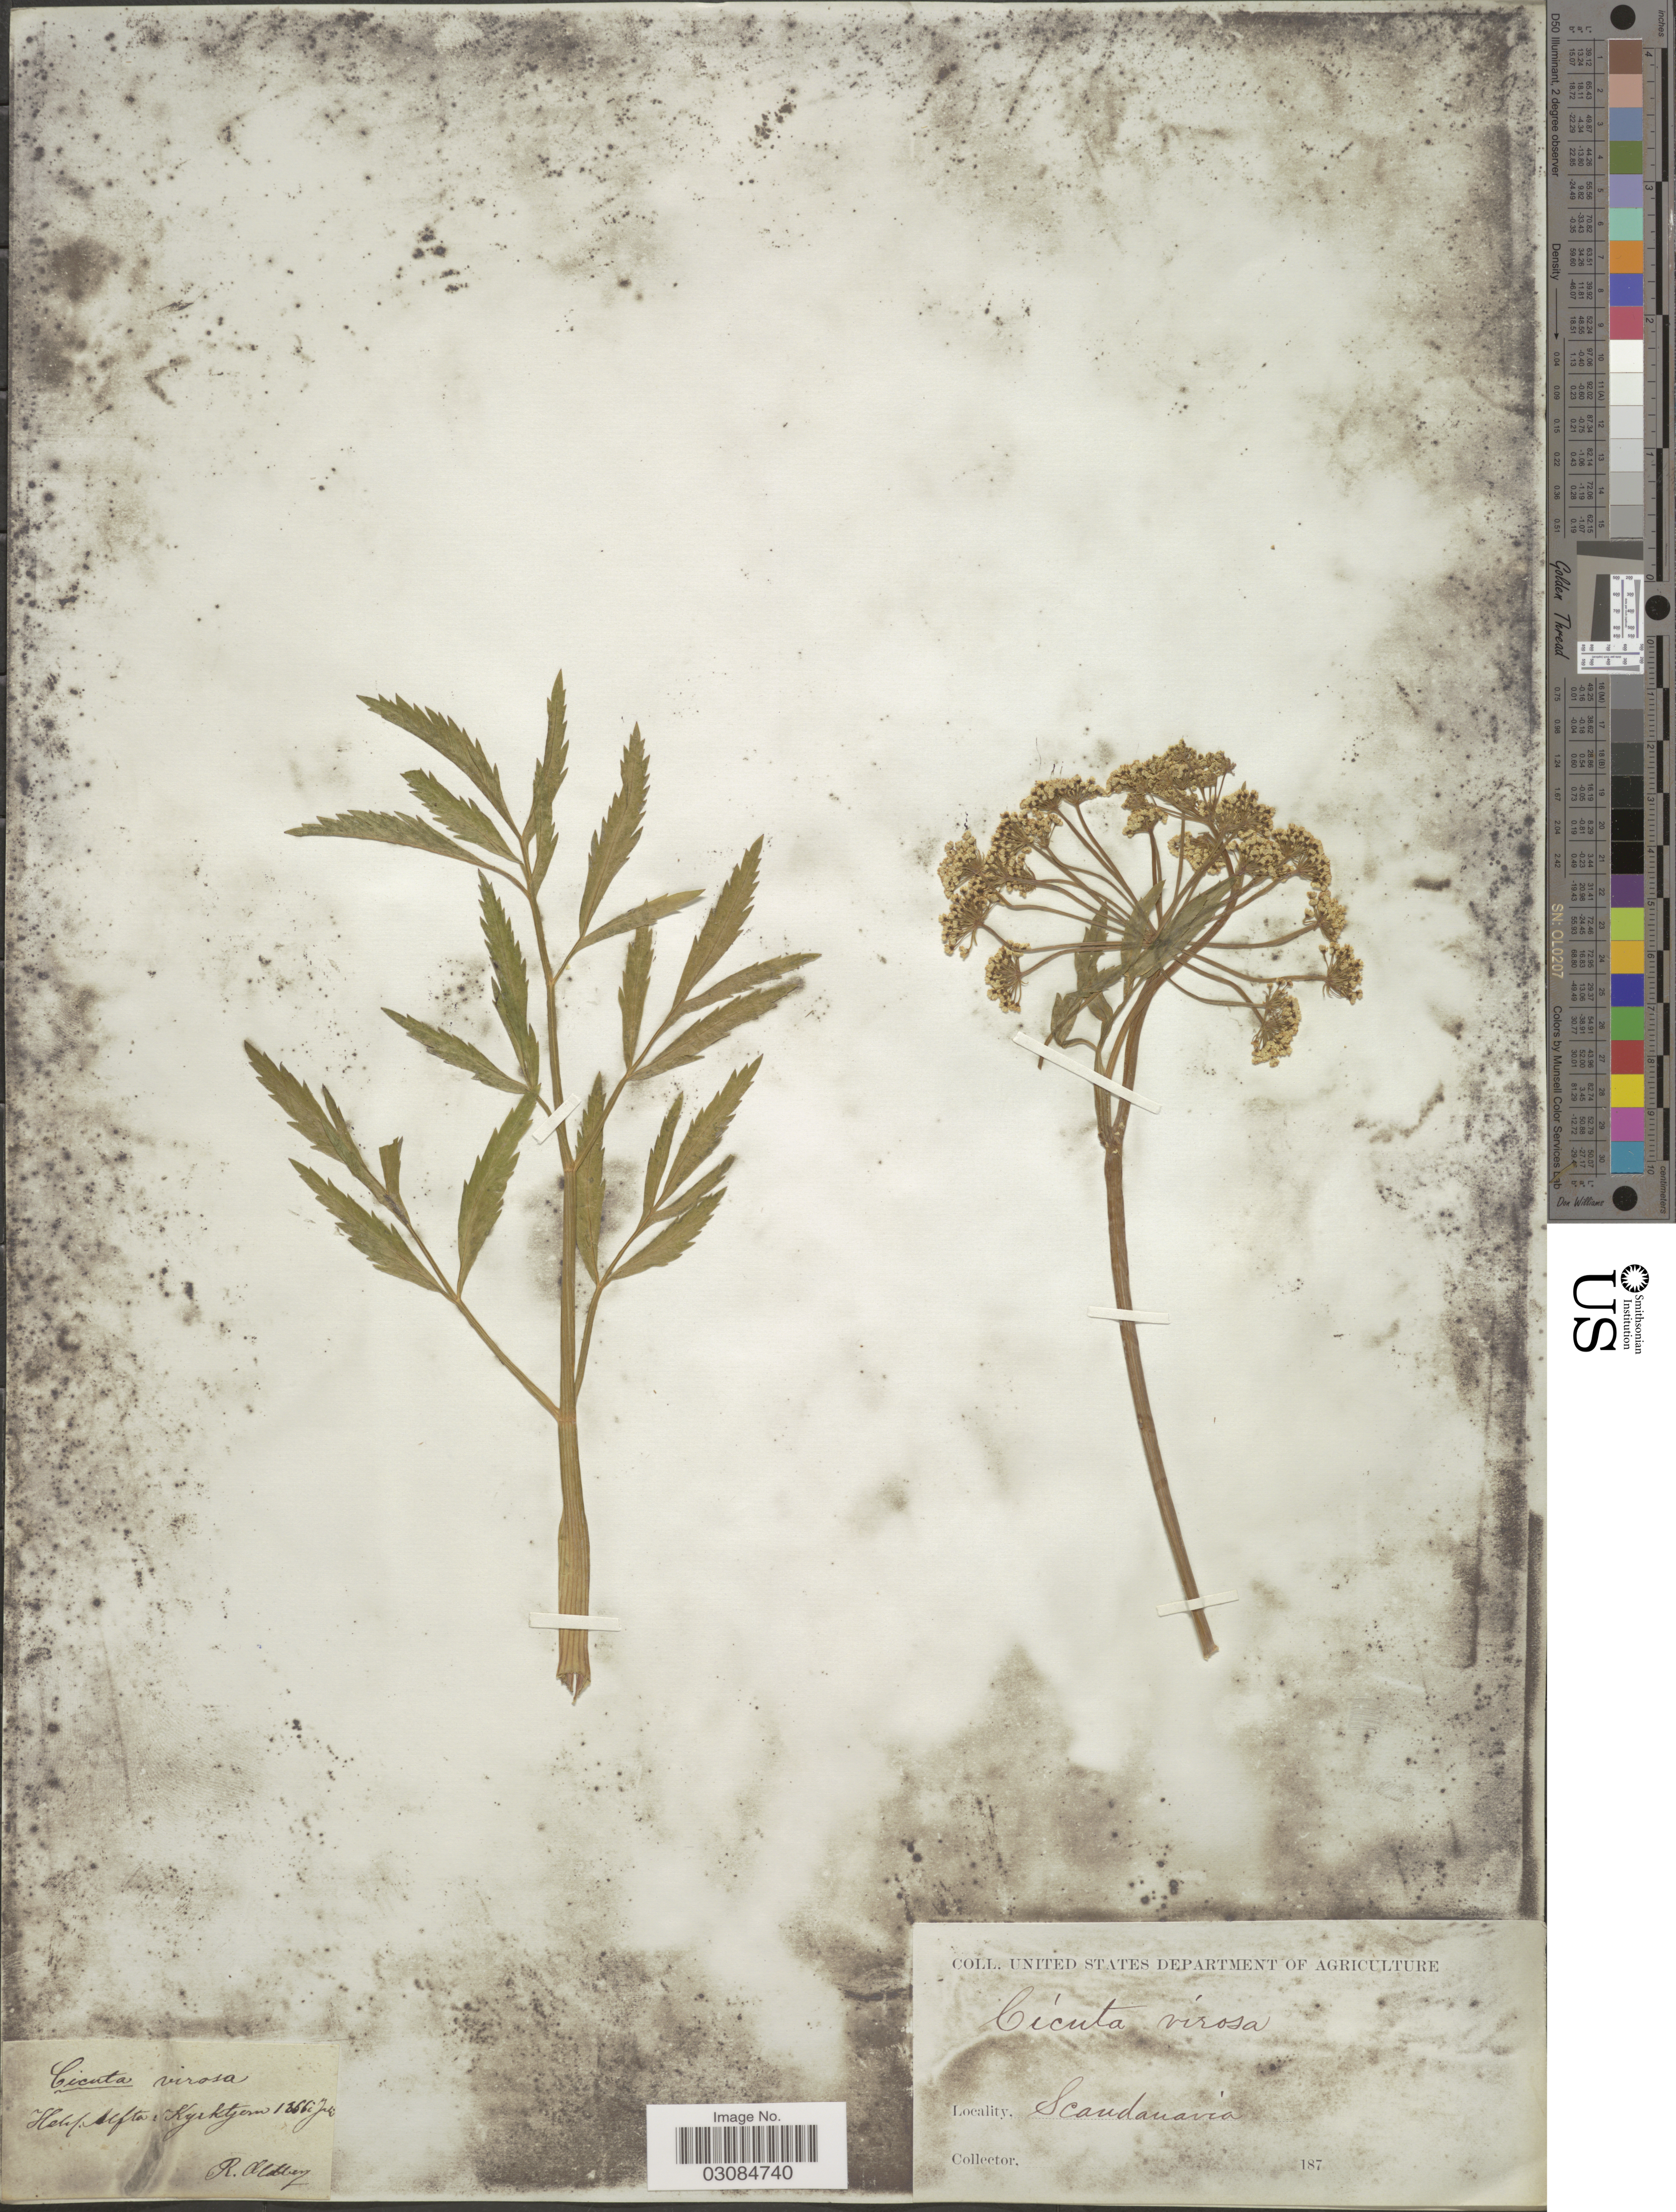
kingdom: Plantae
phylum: Tracheophyta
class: Magnoliopsida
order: Apiales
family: Apiaceae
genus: Cicuta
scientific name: Cicuta virosa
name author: L.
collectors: R. Oldberg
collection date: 1866-07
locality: Scandanavia. Helif [interpreted]. Defta [interpreted]: Kyrktjern [interpreted].